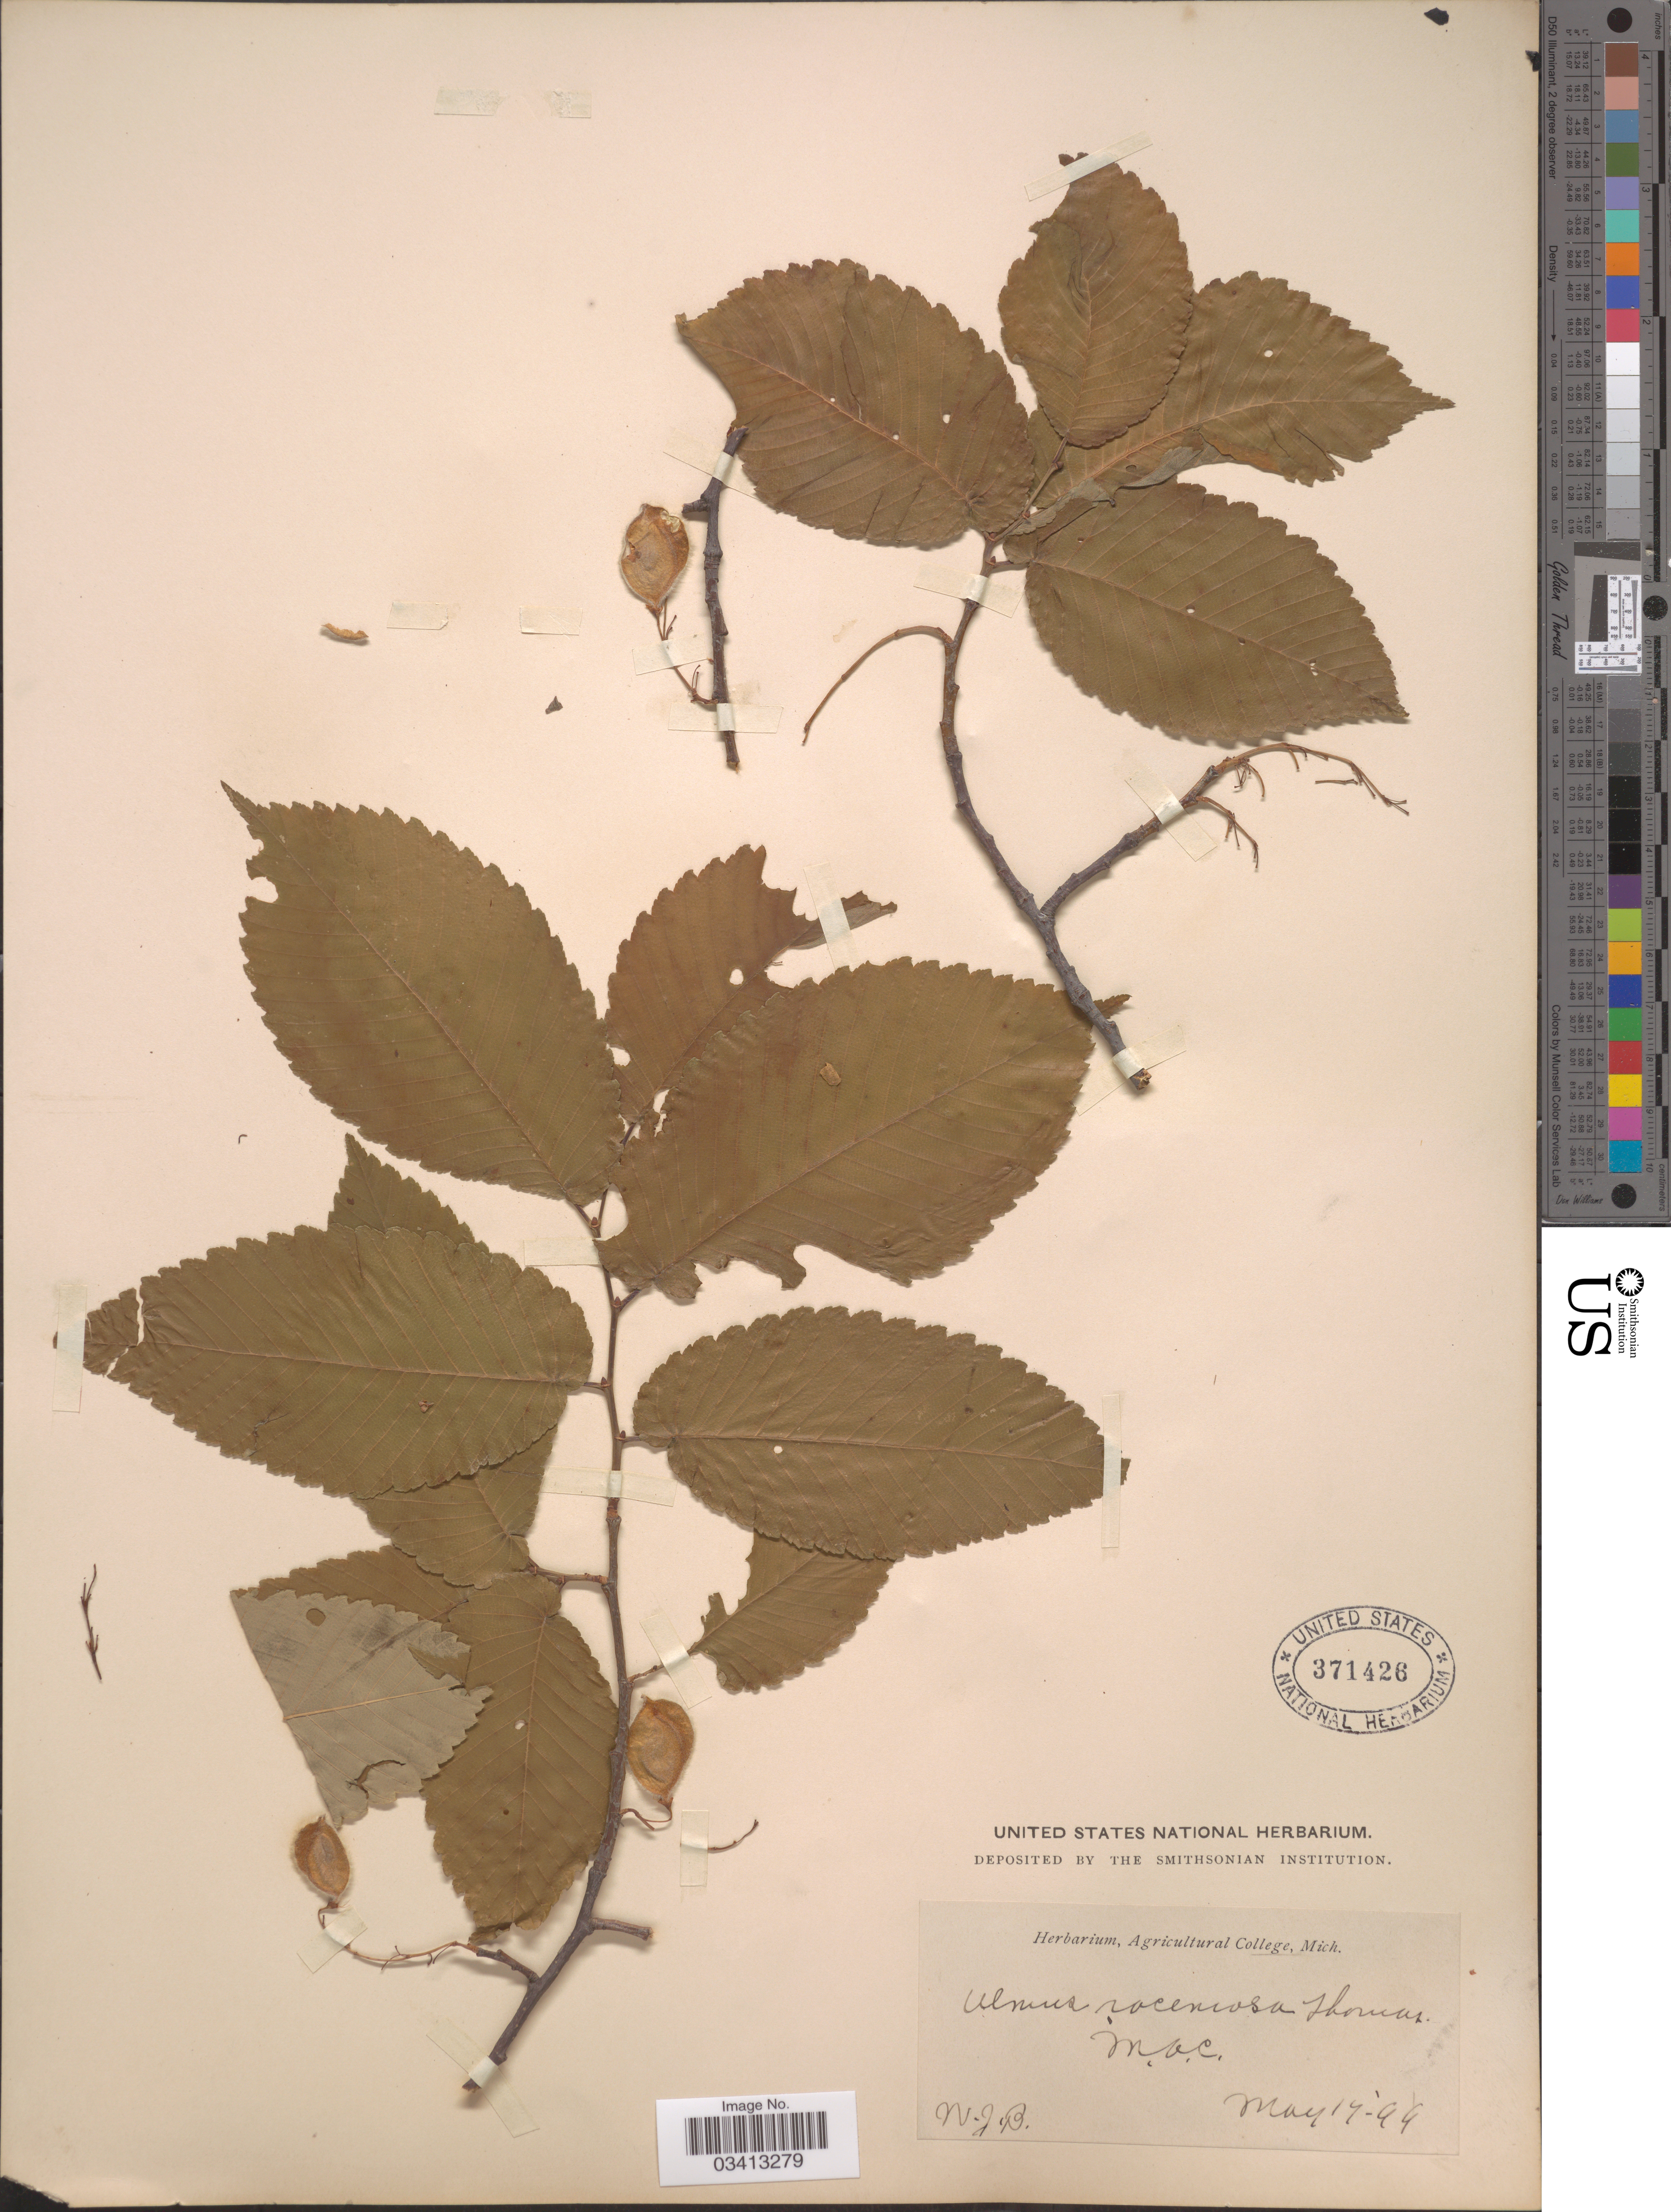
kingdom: Plantae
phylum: Tracheophyta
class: Magnoliopsida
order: Rosales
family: Ulmaceae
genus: Ulmus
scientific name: Ulmus thomasii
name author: Sarg.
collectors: W.J.B.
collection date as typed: Transcribed d/m/y: 14/5/99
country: United States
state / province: Michigan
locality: M.A.C.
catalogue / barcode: US 371426